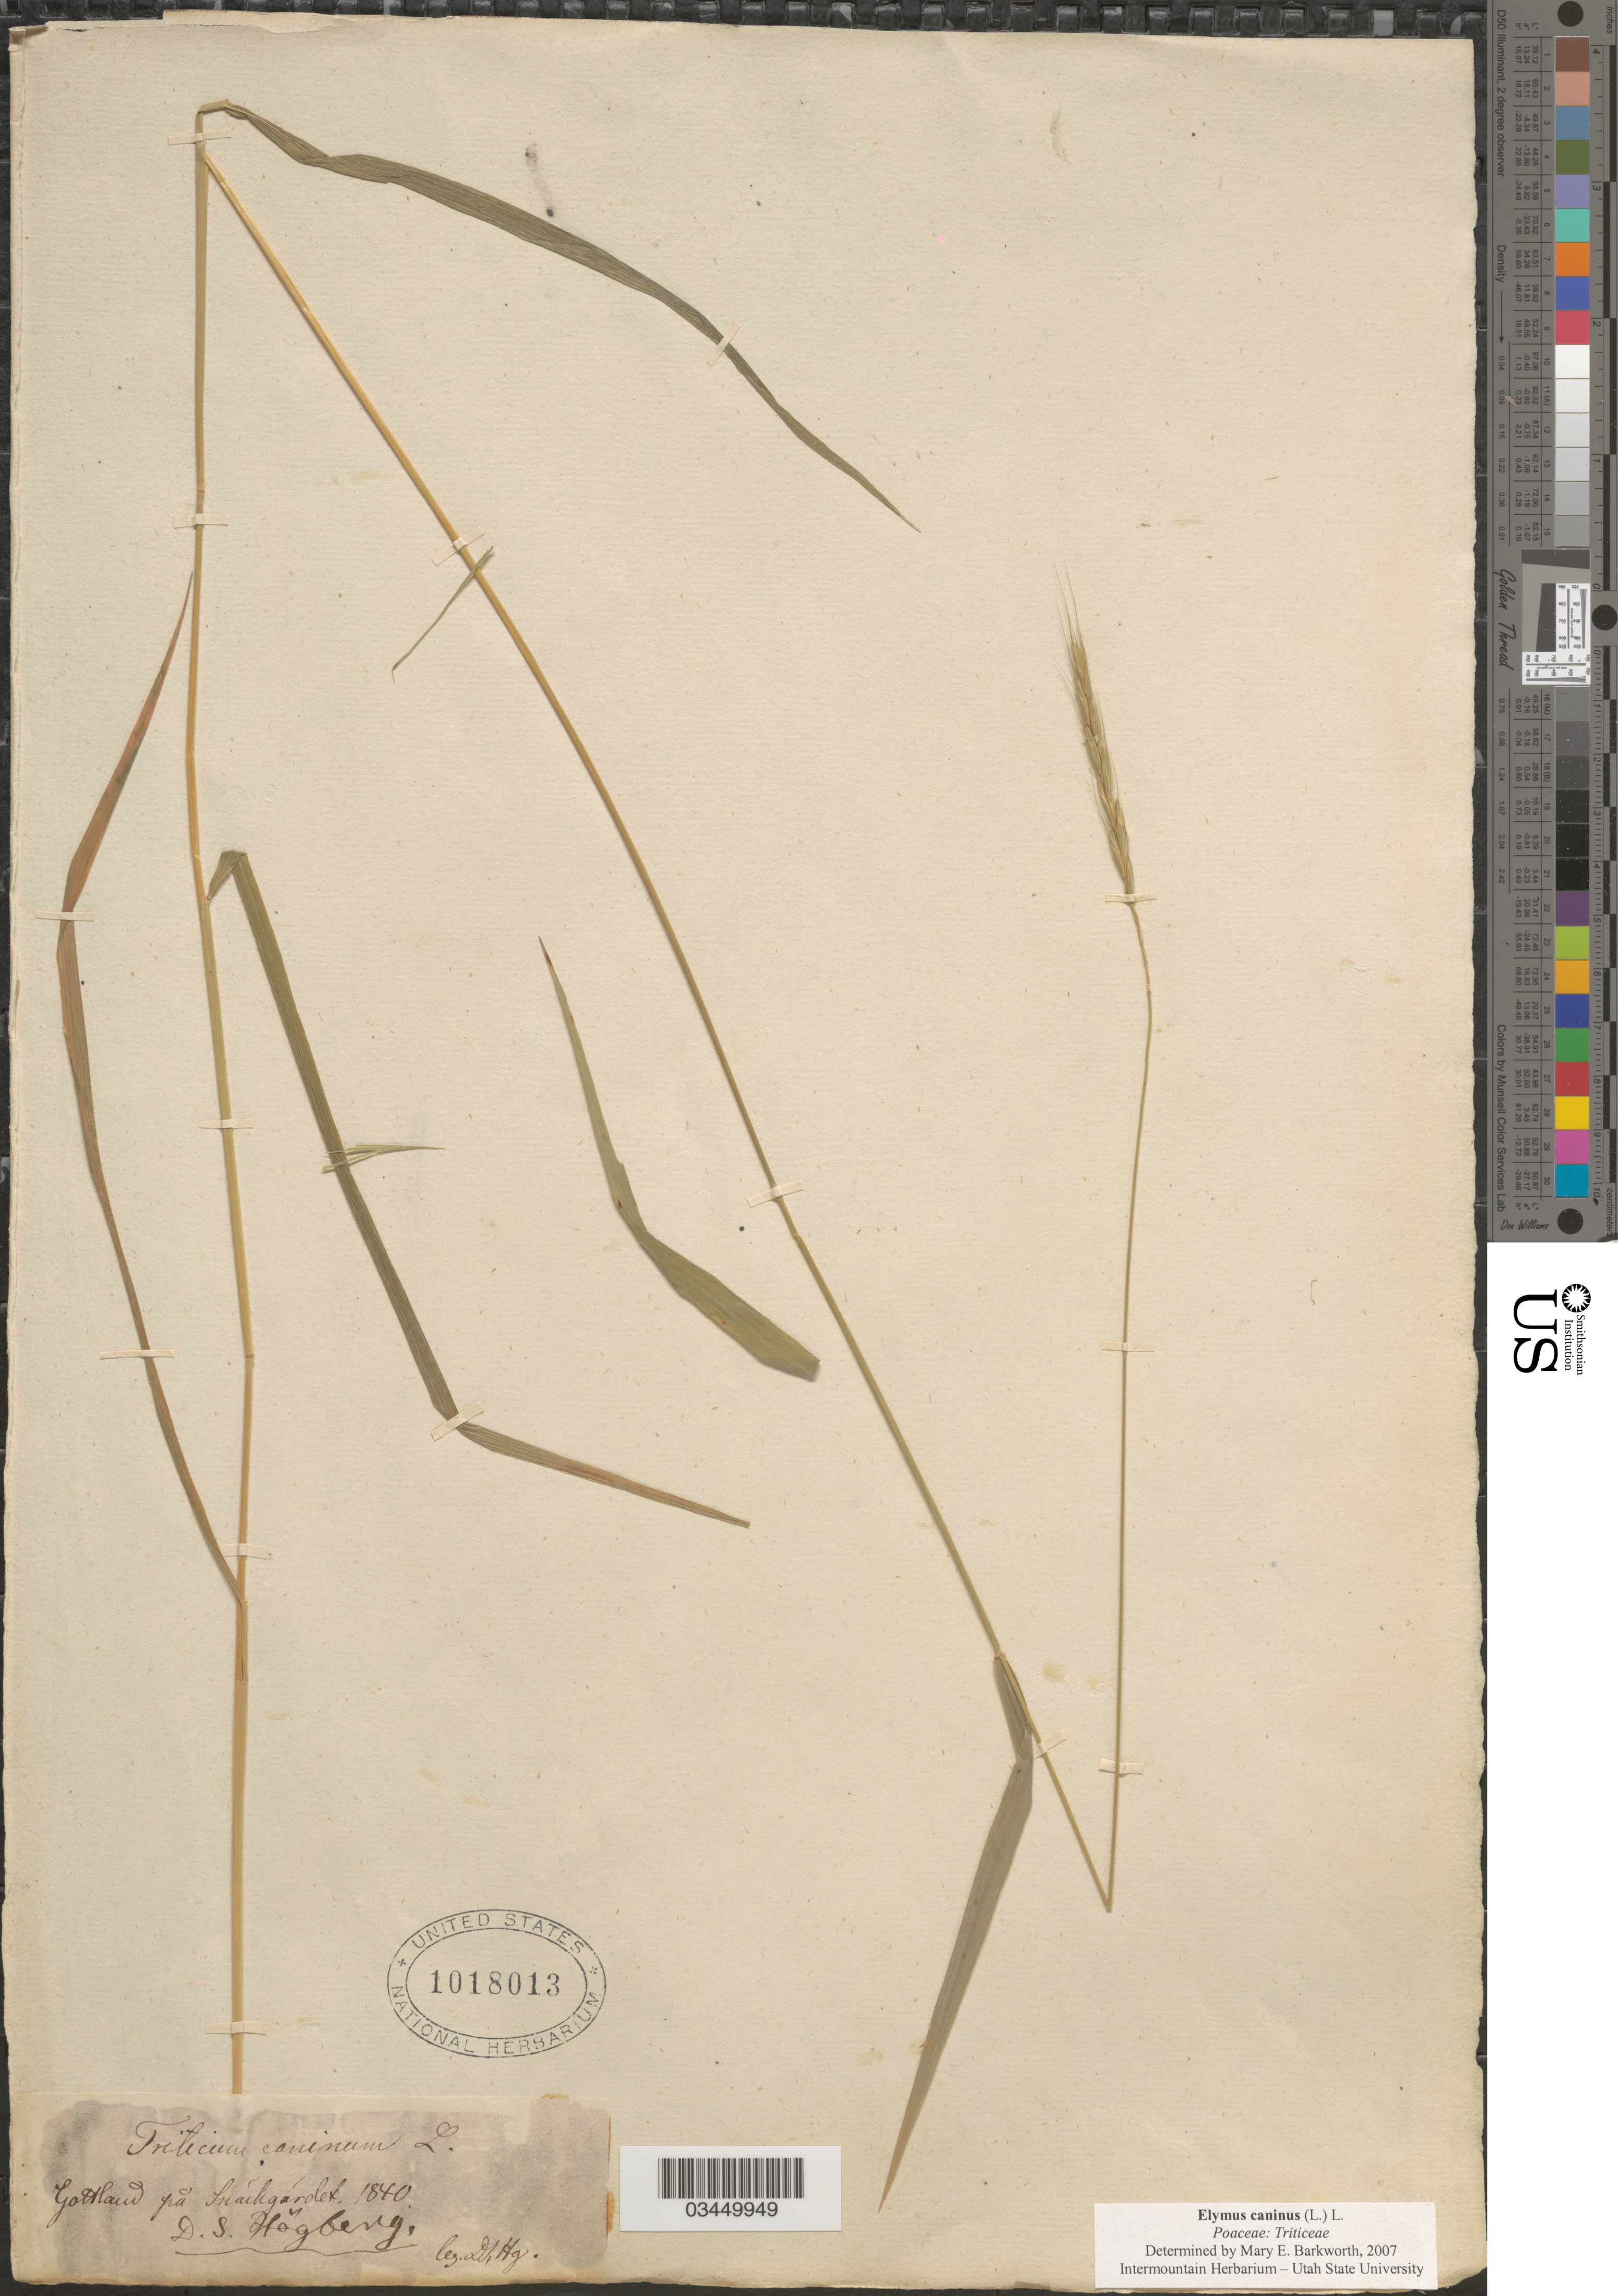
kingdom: Plantae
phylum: Tracheophyta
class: Liliopsida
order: Poales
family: Poaceae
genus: Elymus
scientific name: Elymus caninus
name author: (L.) L.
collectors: D. Hogberg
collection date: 1840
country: Sweden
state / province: Gotland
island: Gotland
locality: Gottland på Snàckgárdet.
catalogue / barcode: US 1018013